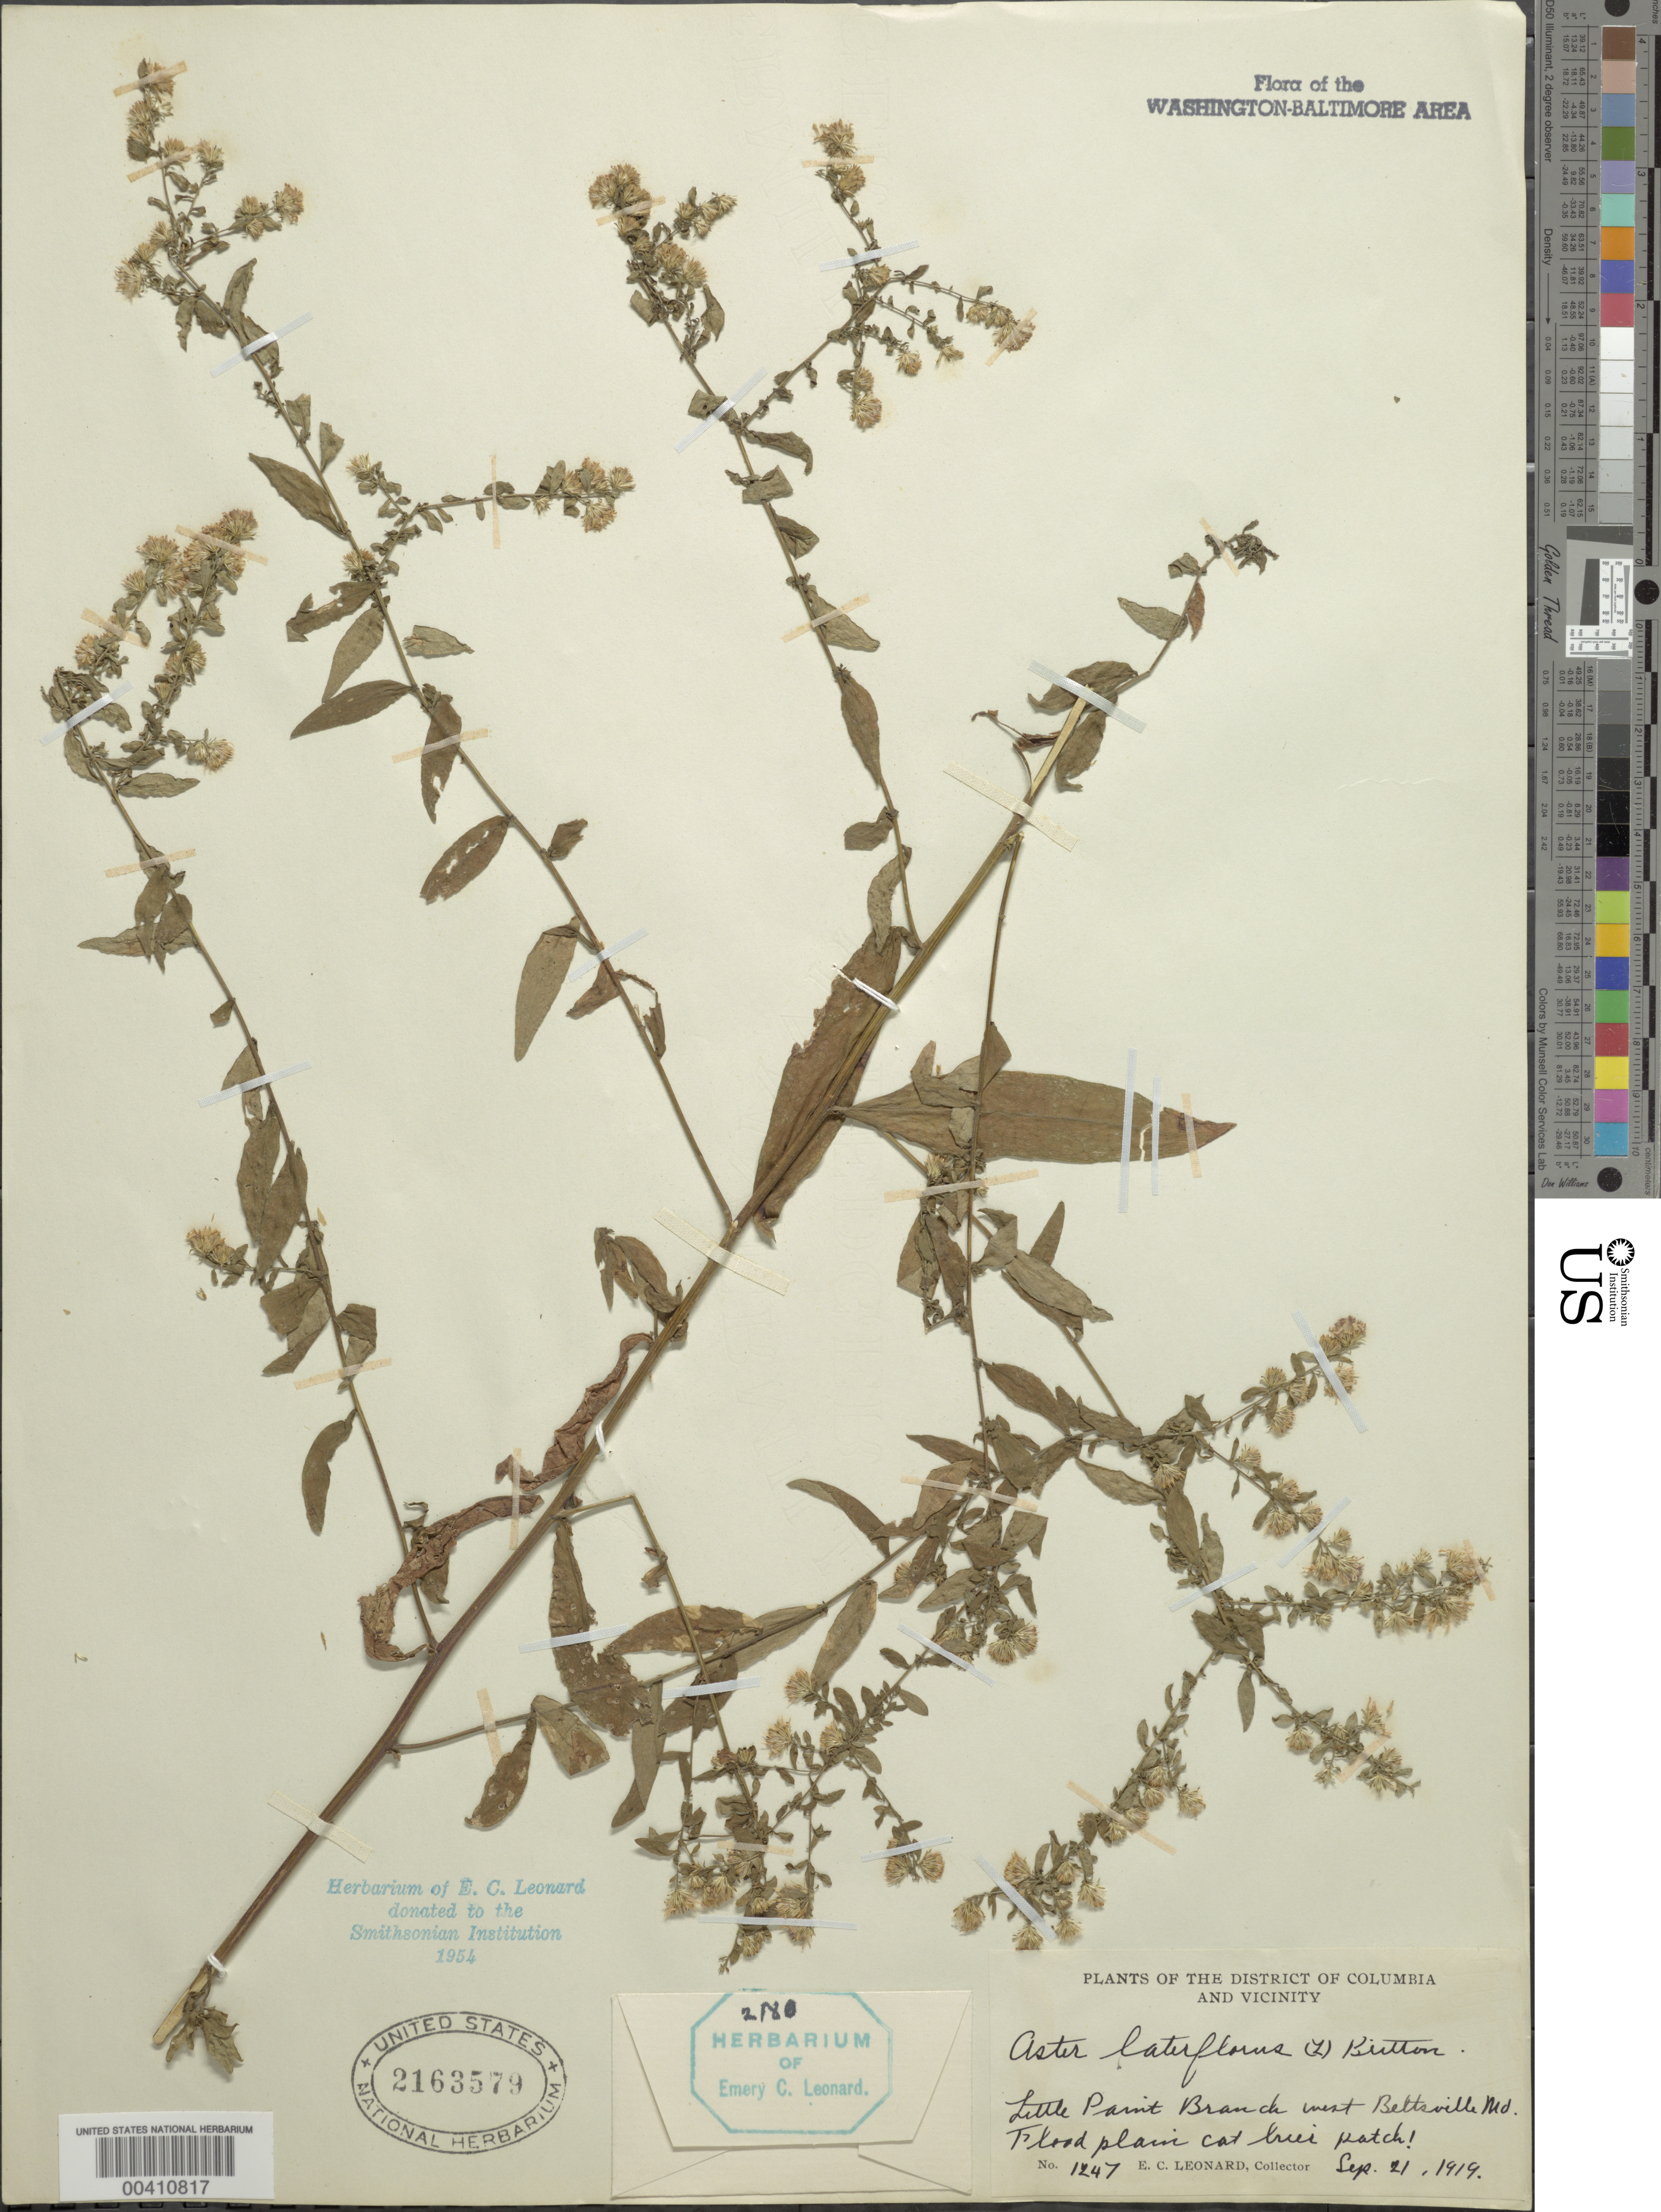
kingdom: Plantae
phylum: Tracheophyta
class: Magnoliopsida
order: Asterales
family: Asteraceae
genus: Symphyotrichum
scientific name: Symphyotrichum lateriflorum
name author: (L.) Á. Löve & D. Löve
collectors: E. C. Leonard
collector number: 1247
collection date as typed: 21 Sep 1919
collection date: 1919-09-21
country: United States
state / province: Maryland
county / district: Prince George's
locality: Little Paint Branch W of Beltsville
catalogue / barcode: US 2163579